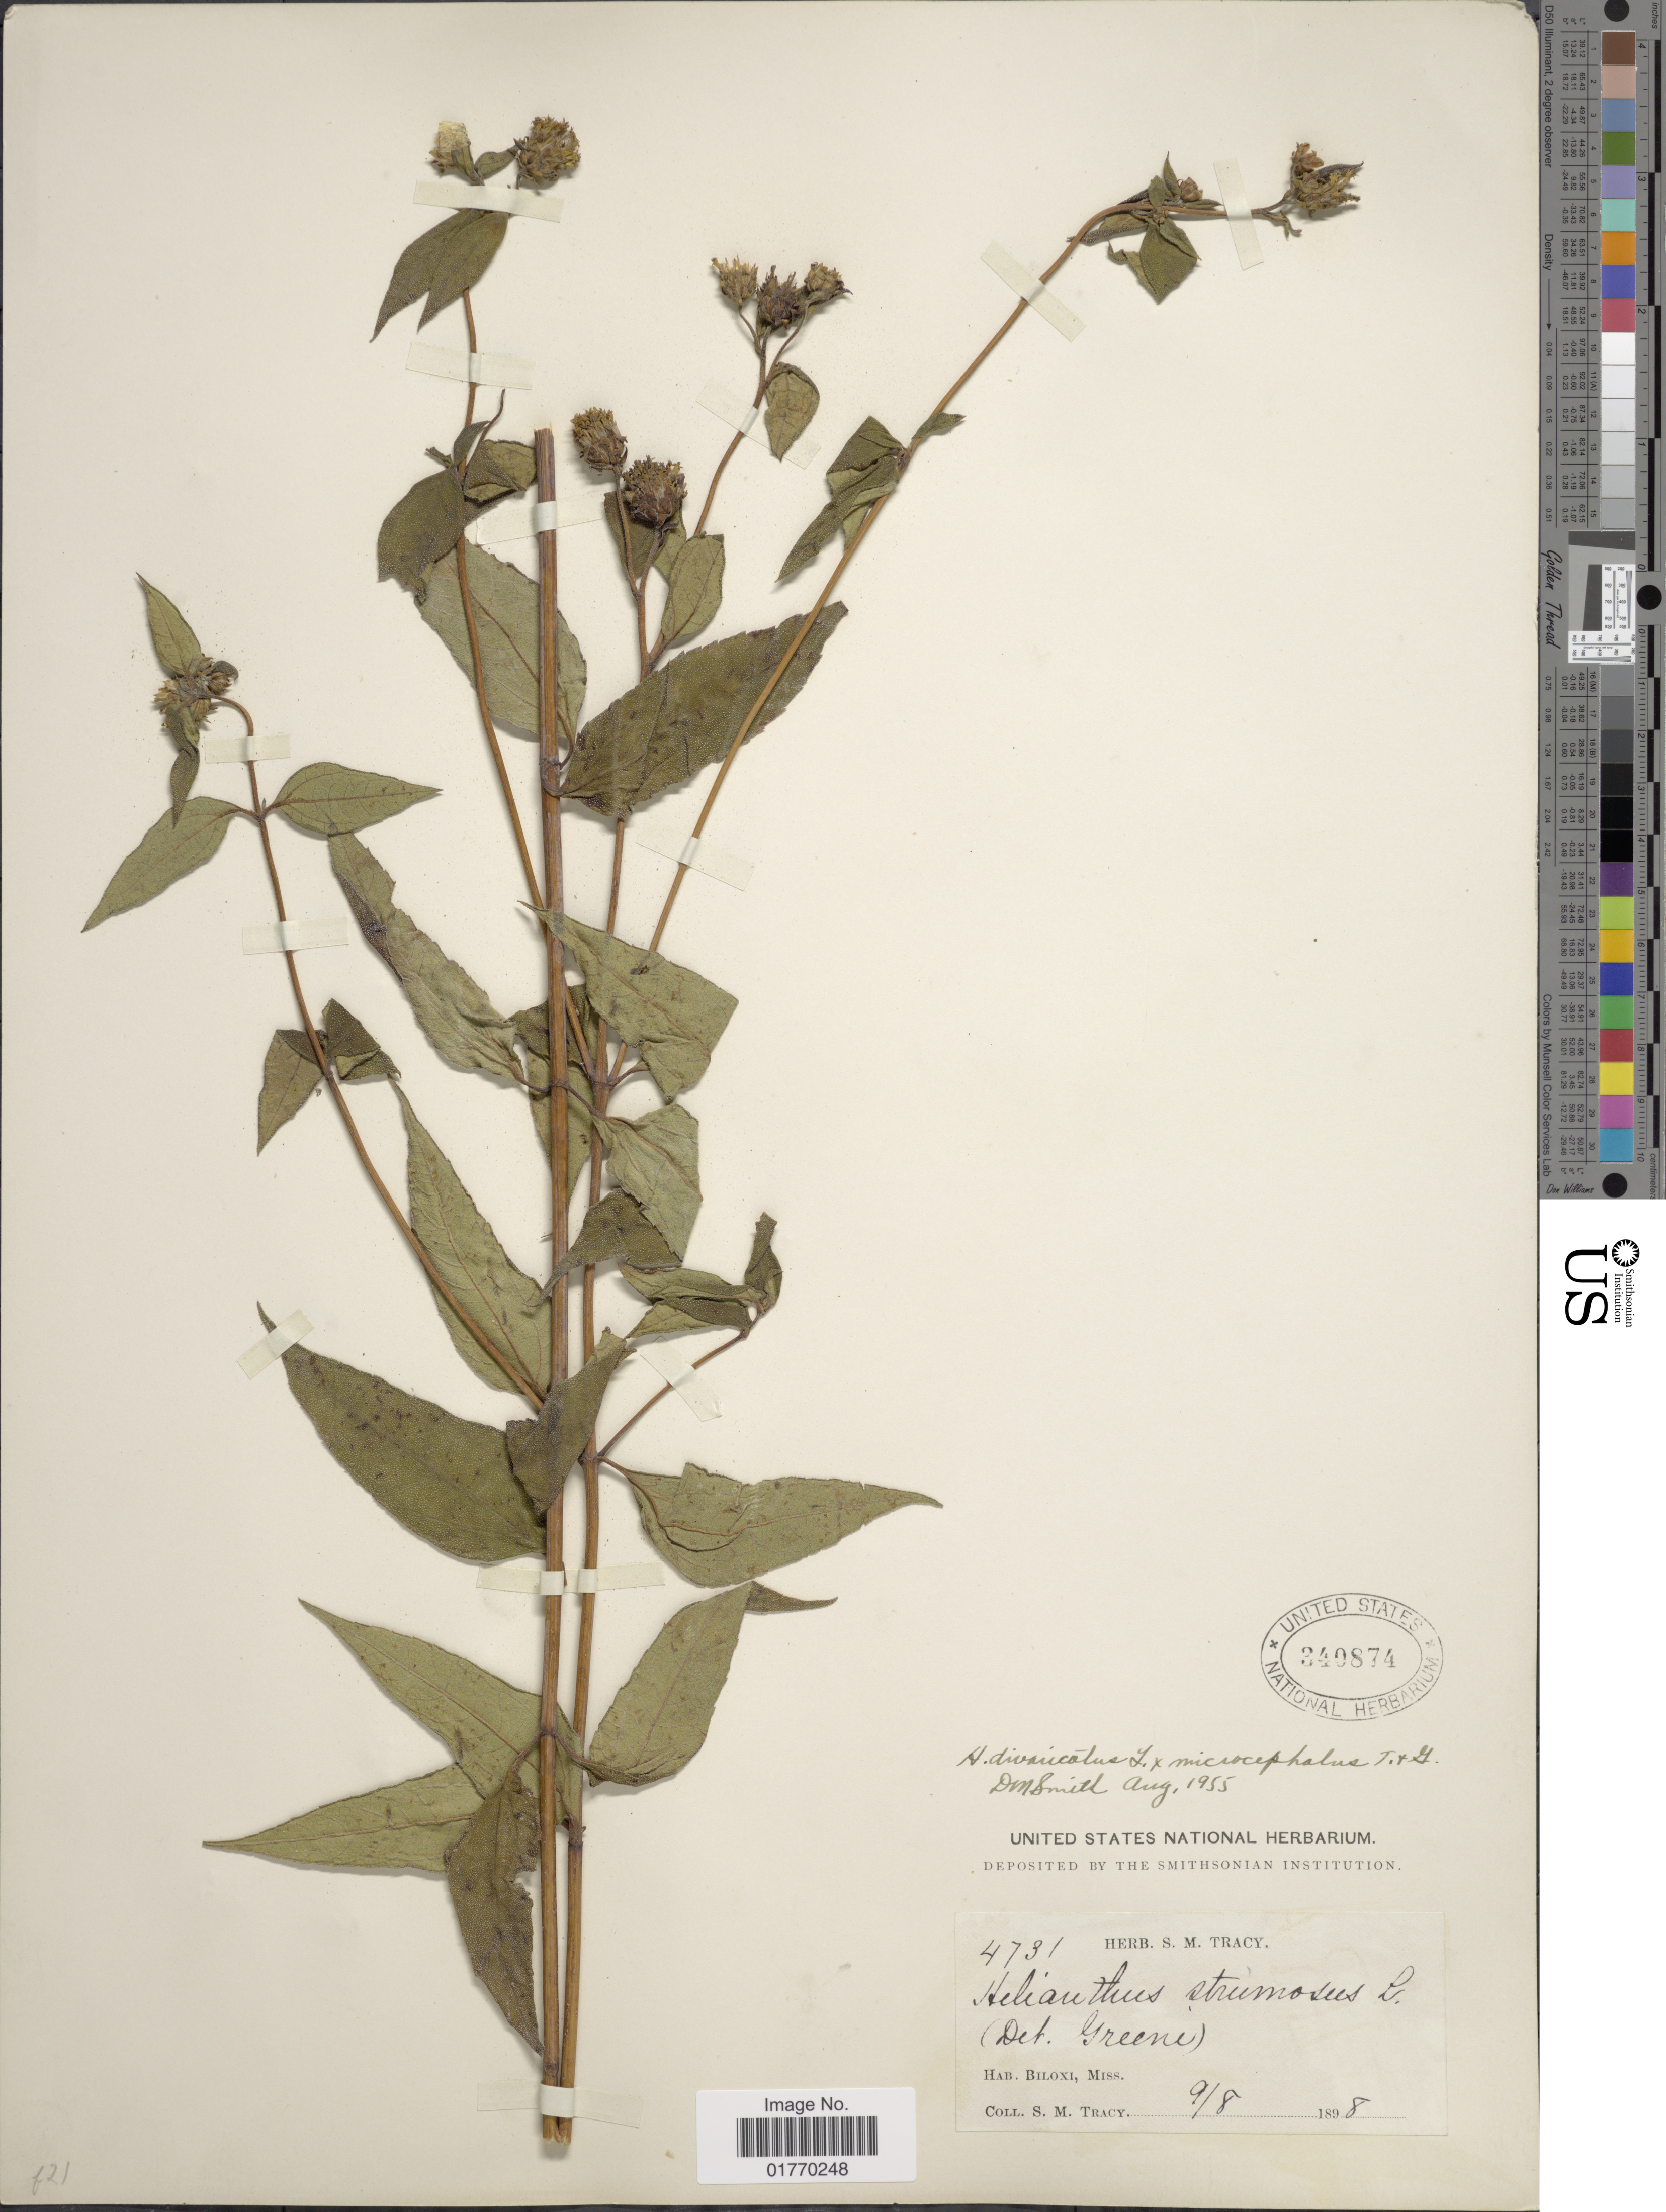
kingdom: Plantae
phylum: Tracheophyta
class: Magnoliopsida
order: Asterales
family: Asteraceae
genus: Helianthus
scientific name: Helianthus divaricatus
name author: L.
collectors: S. M. Tracy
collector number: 4731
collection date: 1898-09-08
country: United States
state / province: Mississippi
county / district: Harrison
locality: Biloxi, Miss.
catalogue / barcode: US 340874